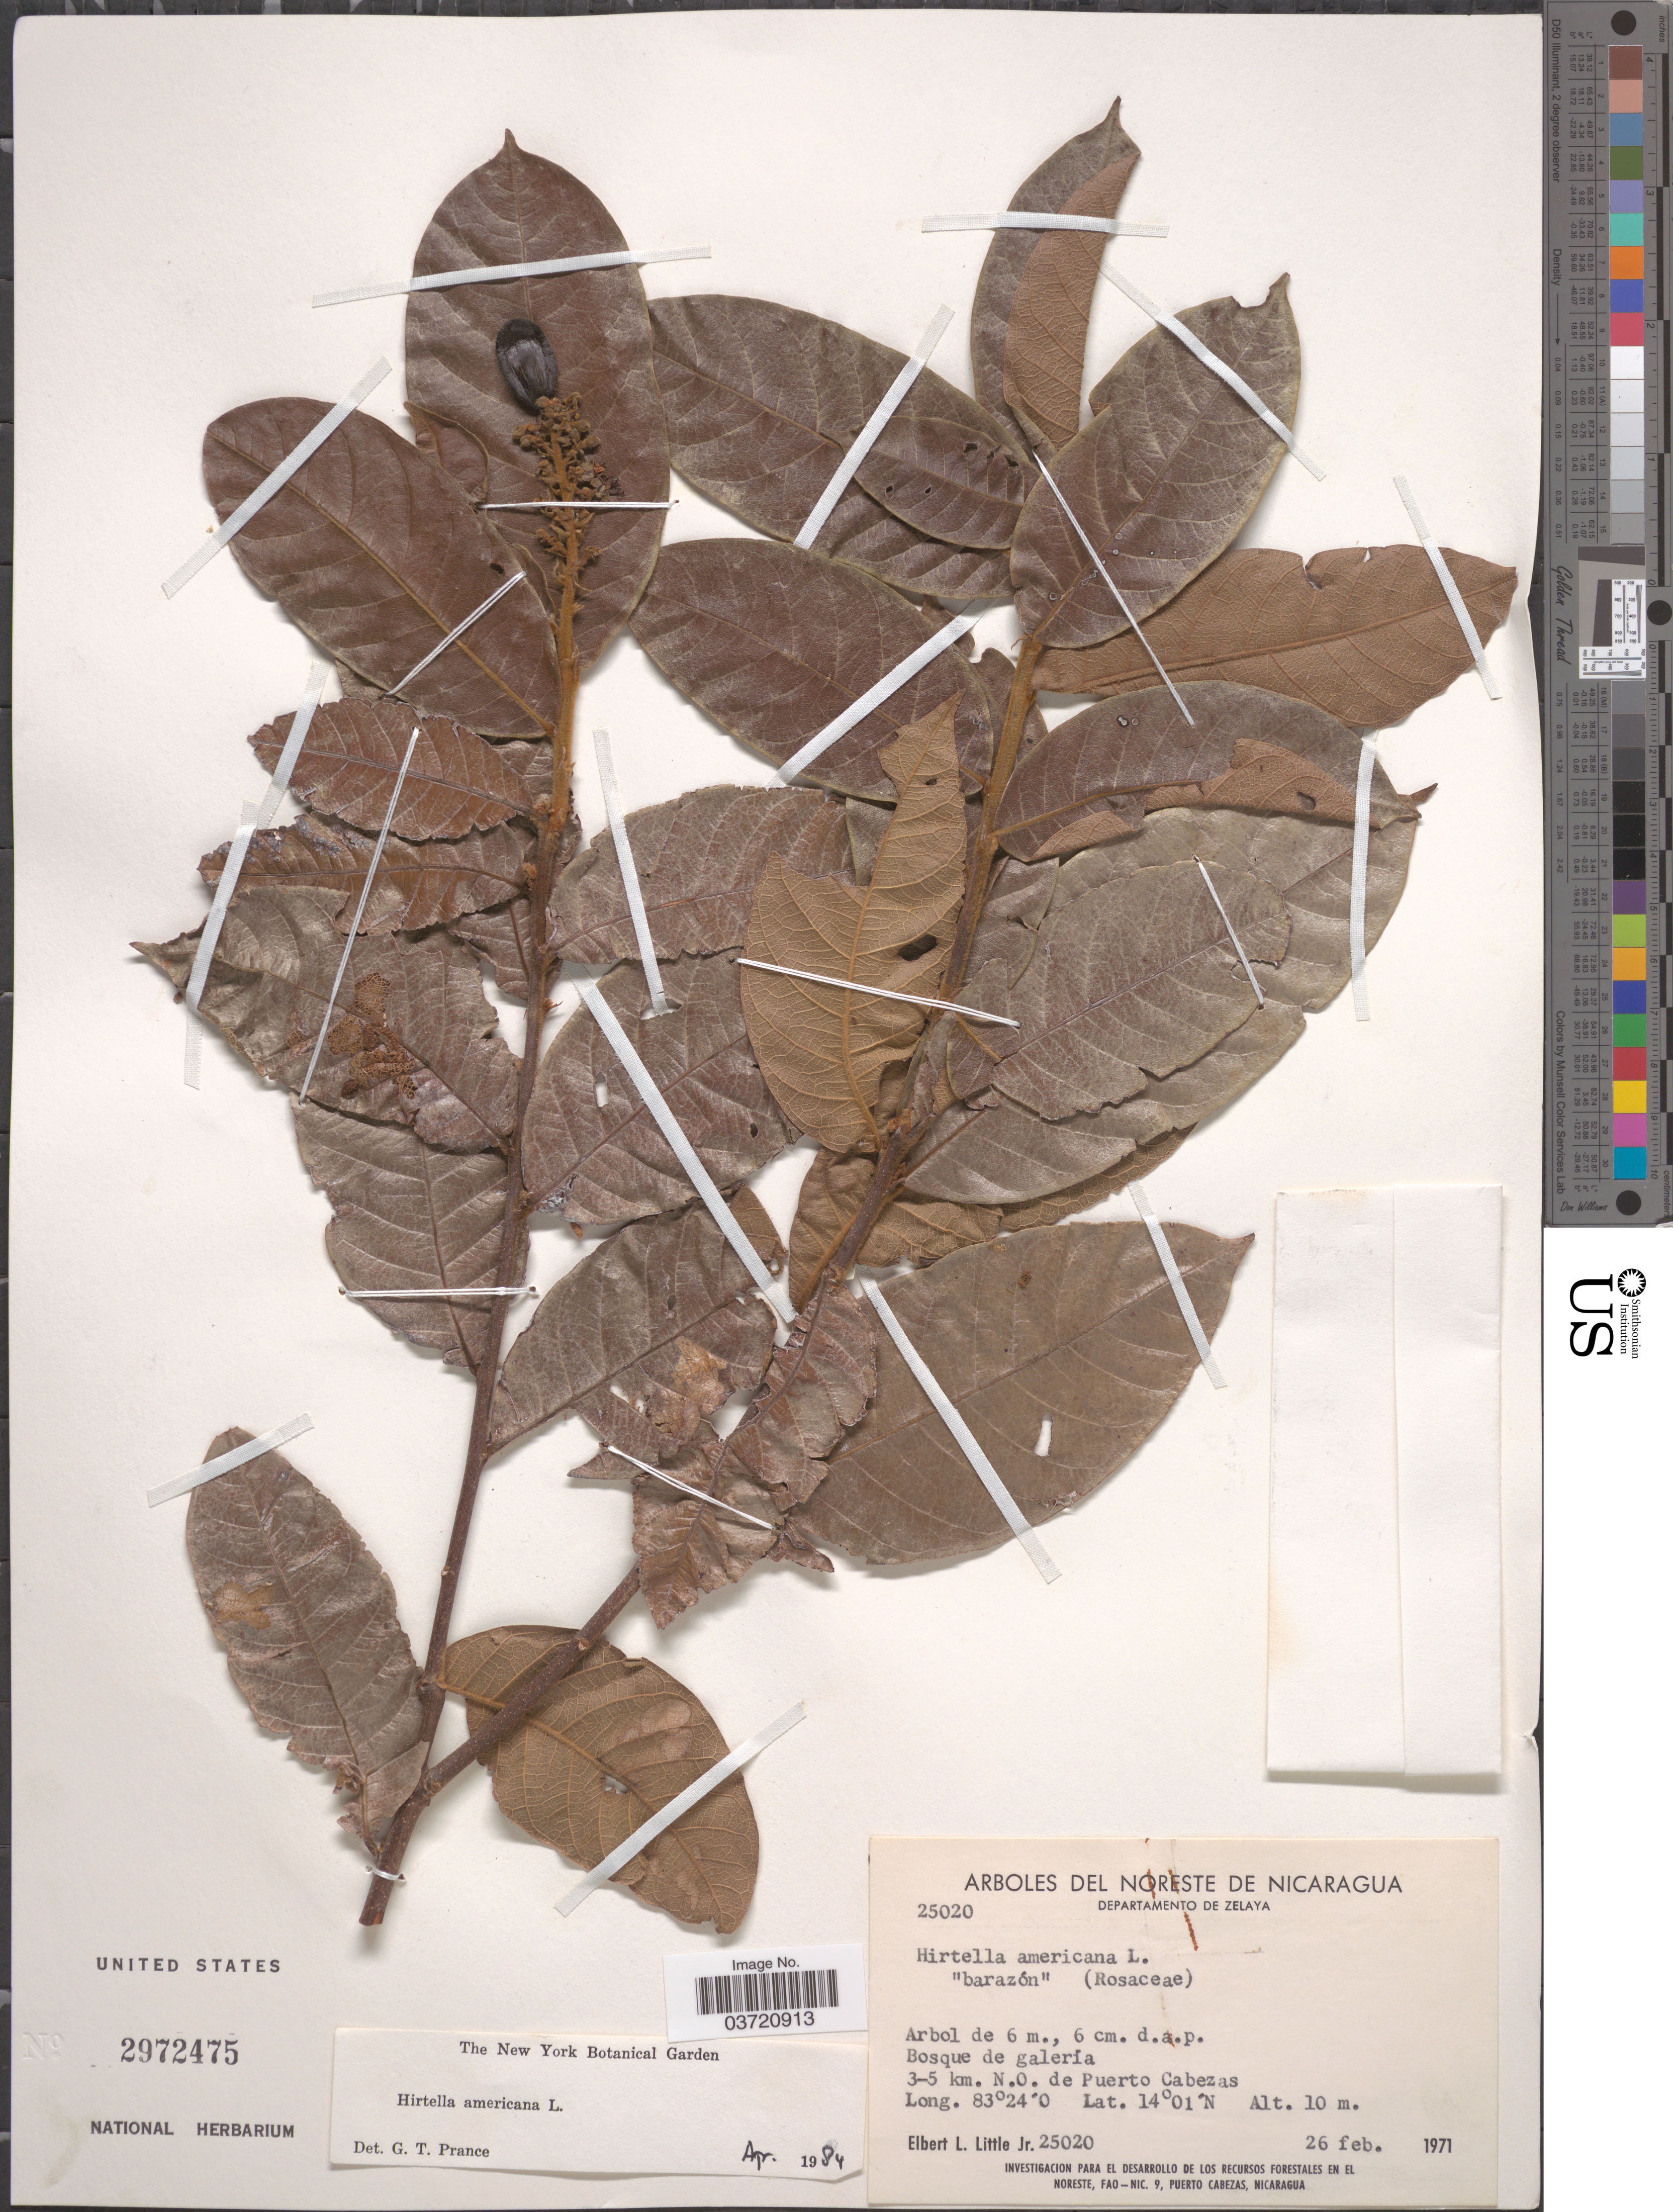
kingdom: Plantae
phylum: Tracheophyta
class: Magnoliopsida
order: Malpighiales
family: Chrysobalanaceae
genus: Hirtella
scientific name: Hirtella americana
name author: L.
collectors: E. L. Little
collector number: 25020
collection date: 1971-02-26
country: Nicaragua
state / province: Atlántico Norte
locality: Del Noreste de Nicaragua. Departamento de Zelaya. 3-5 km. N.O. de Puerto Cabezas.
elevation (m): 10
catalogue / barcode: US 2972475